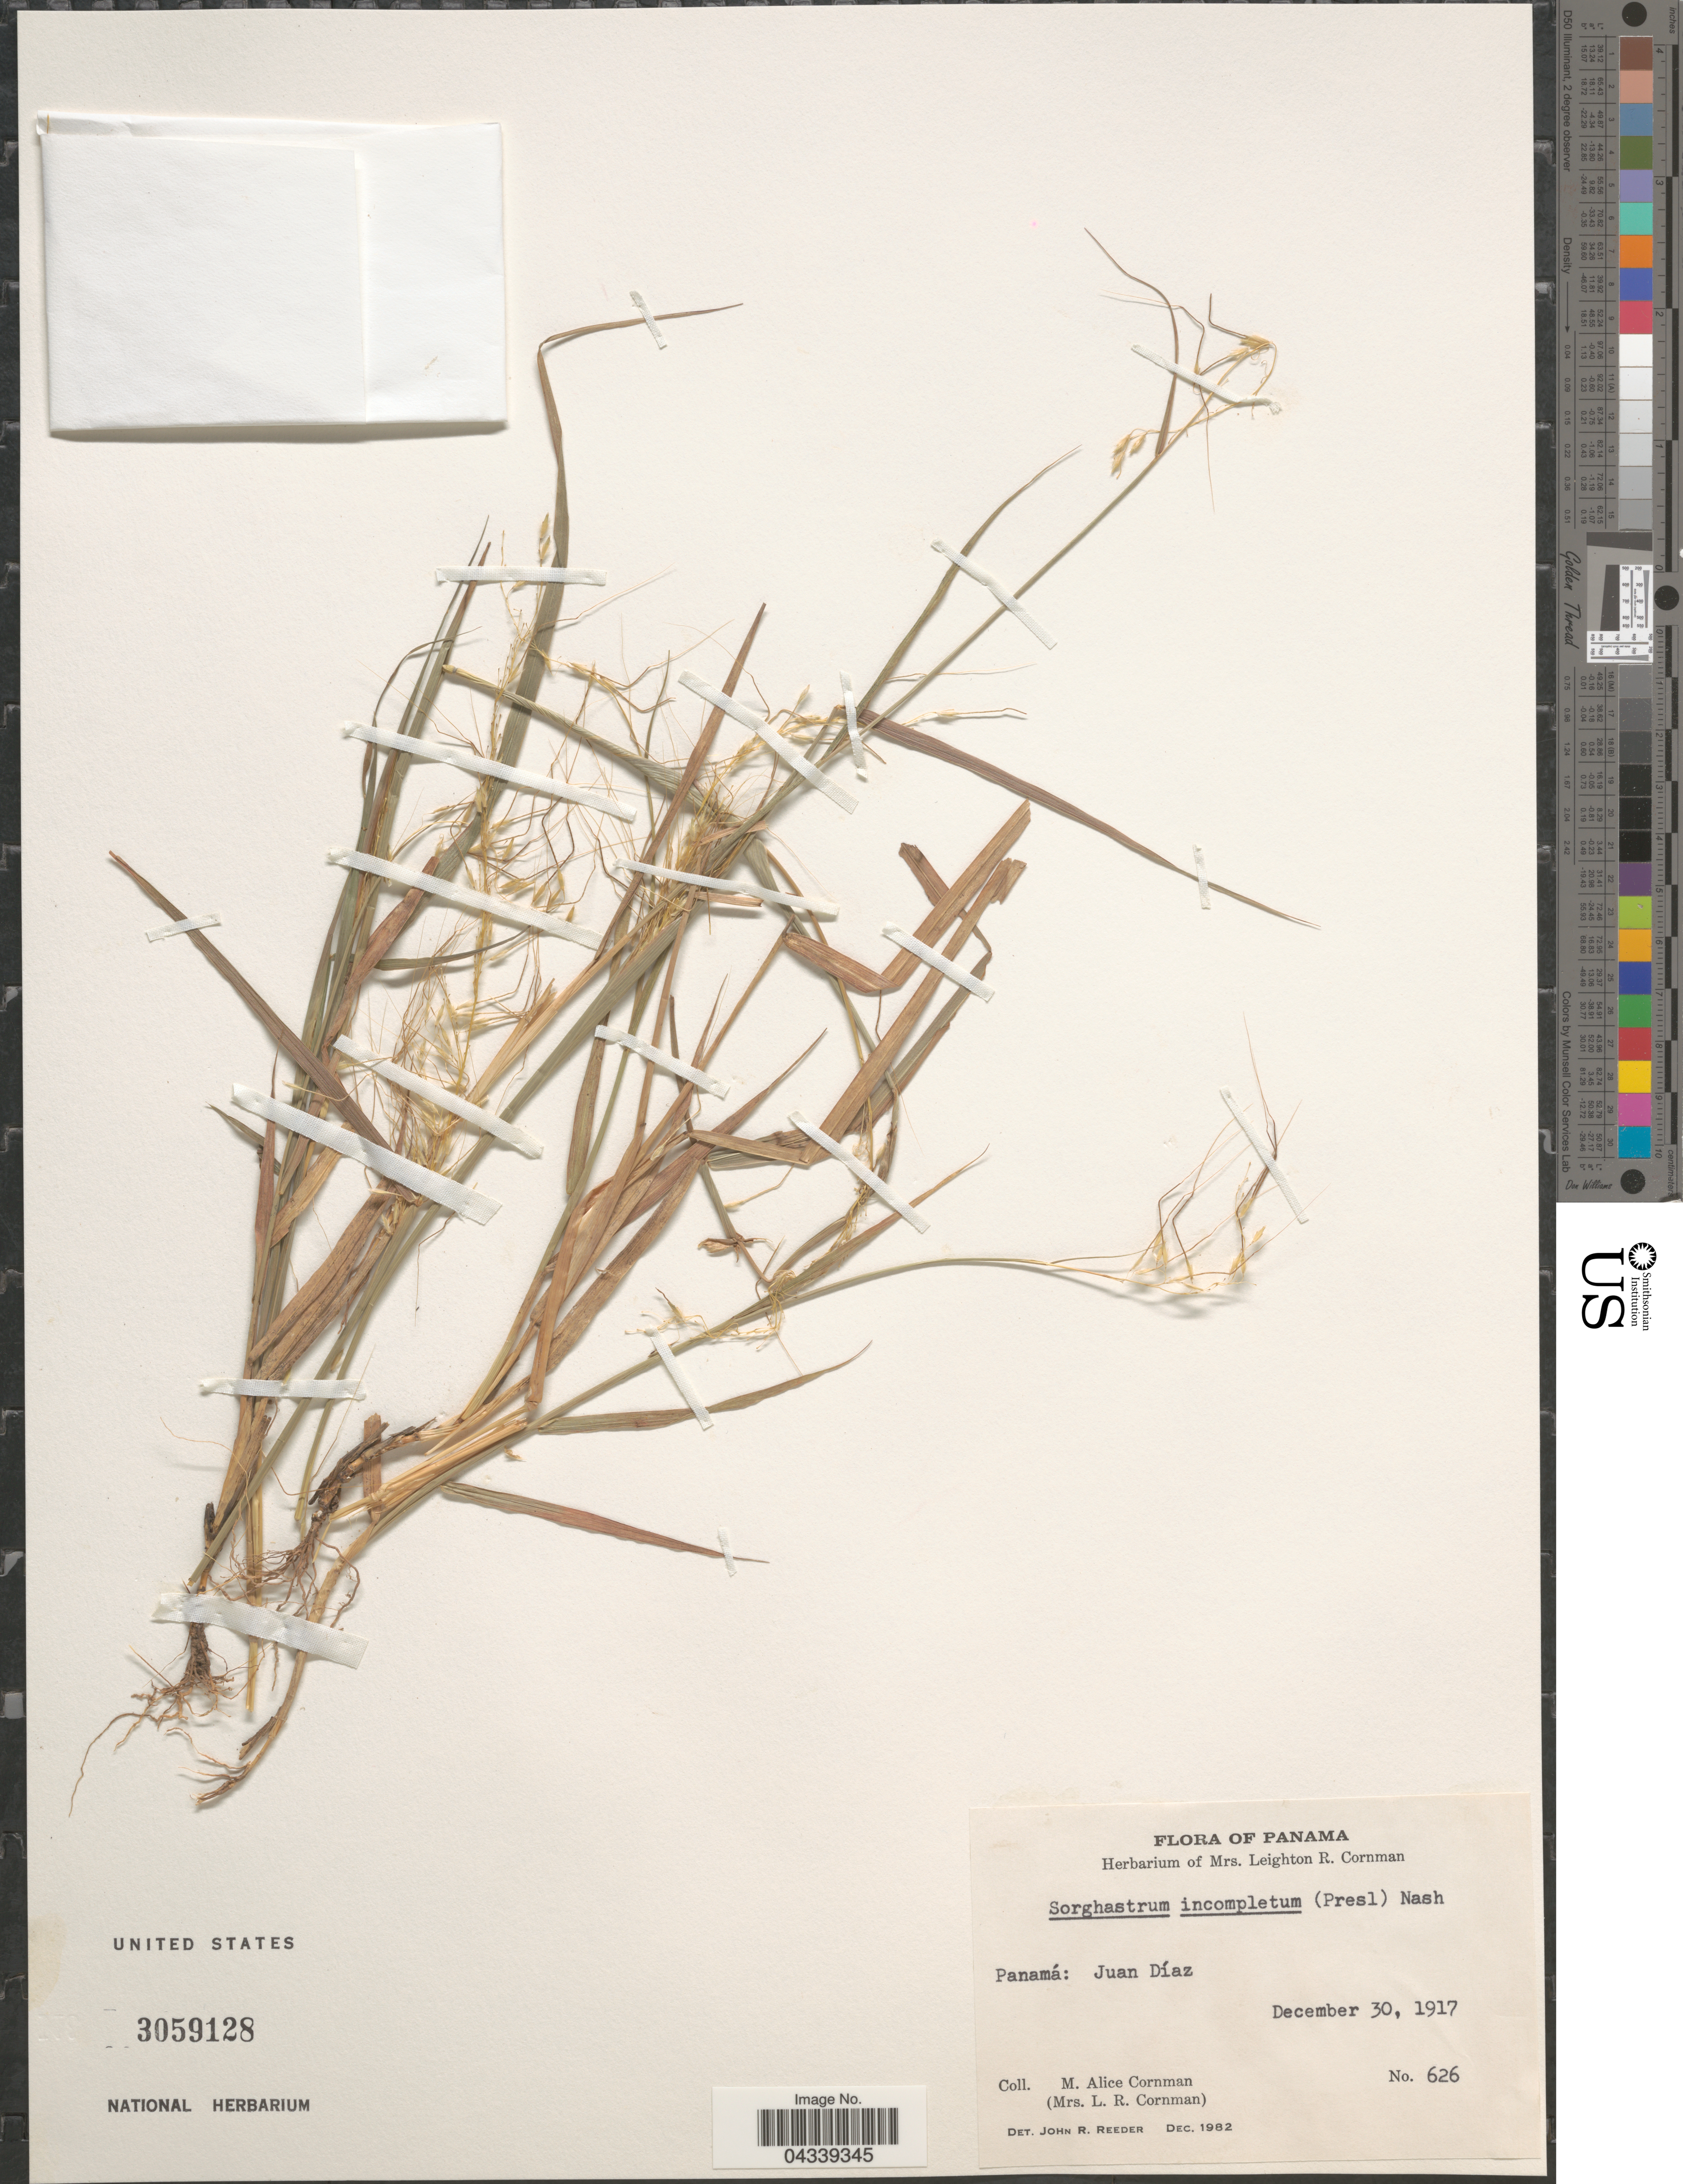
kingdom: Plantae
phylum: Tracheophyta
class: Liliopsida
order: Poales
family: Poaceae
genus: Sorghastrum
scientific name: Sorghastrum incompletum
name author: (J. Presl) Nash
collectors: M. Cornman & L. Cornman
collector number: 626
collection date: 1917-12-30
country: Panama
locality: Juan Díaz.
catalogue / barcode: US 3059128